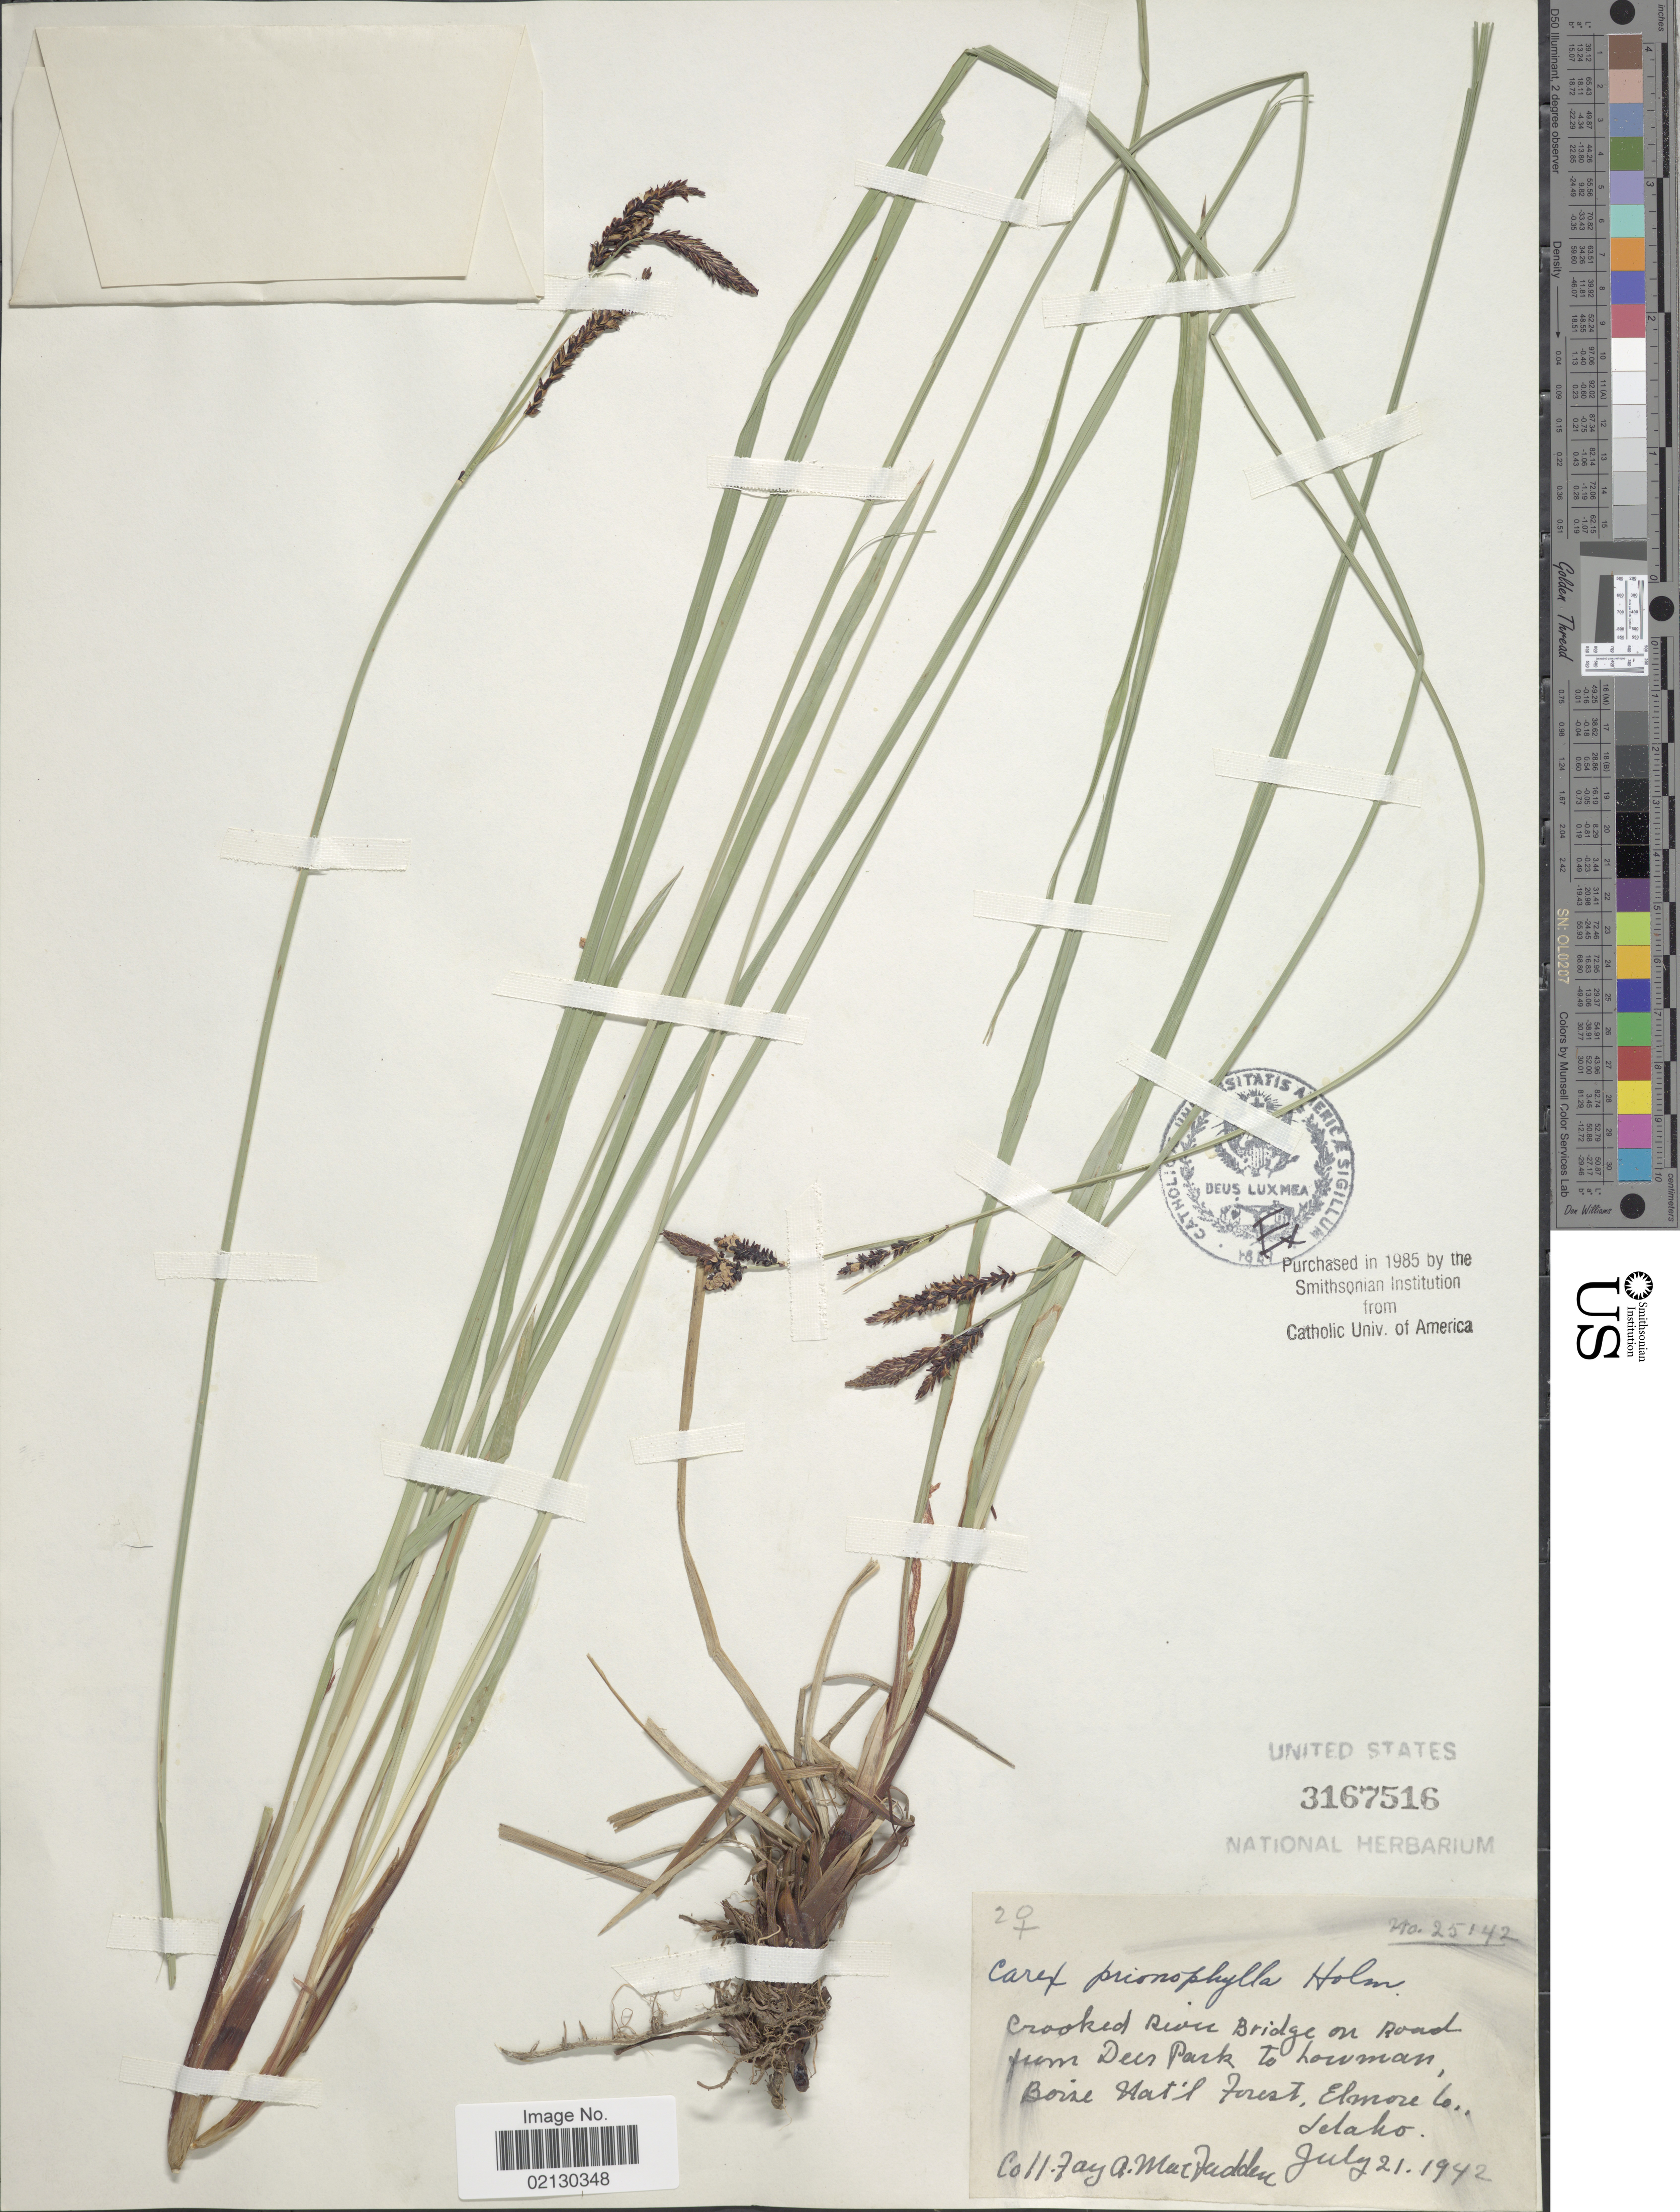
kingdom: Plantae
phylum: Tracheophyta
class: Liliopsida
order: Poales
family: Cyperaceae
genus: Carex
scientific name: Carex scopulorum var. prionophylla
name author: (Holm) L.A. Standl.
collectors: F. MacFadden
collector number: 25142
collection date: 1942-07-21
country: United States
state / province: Idaho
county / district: Elmore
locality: Crooked River Bridge on Road turn Deer Park to Lowman, Boise Nat'l. Forest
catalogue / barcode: US 3167516